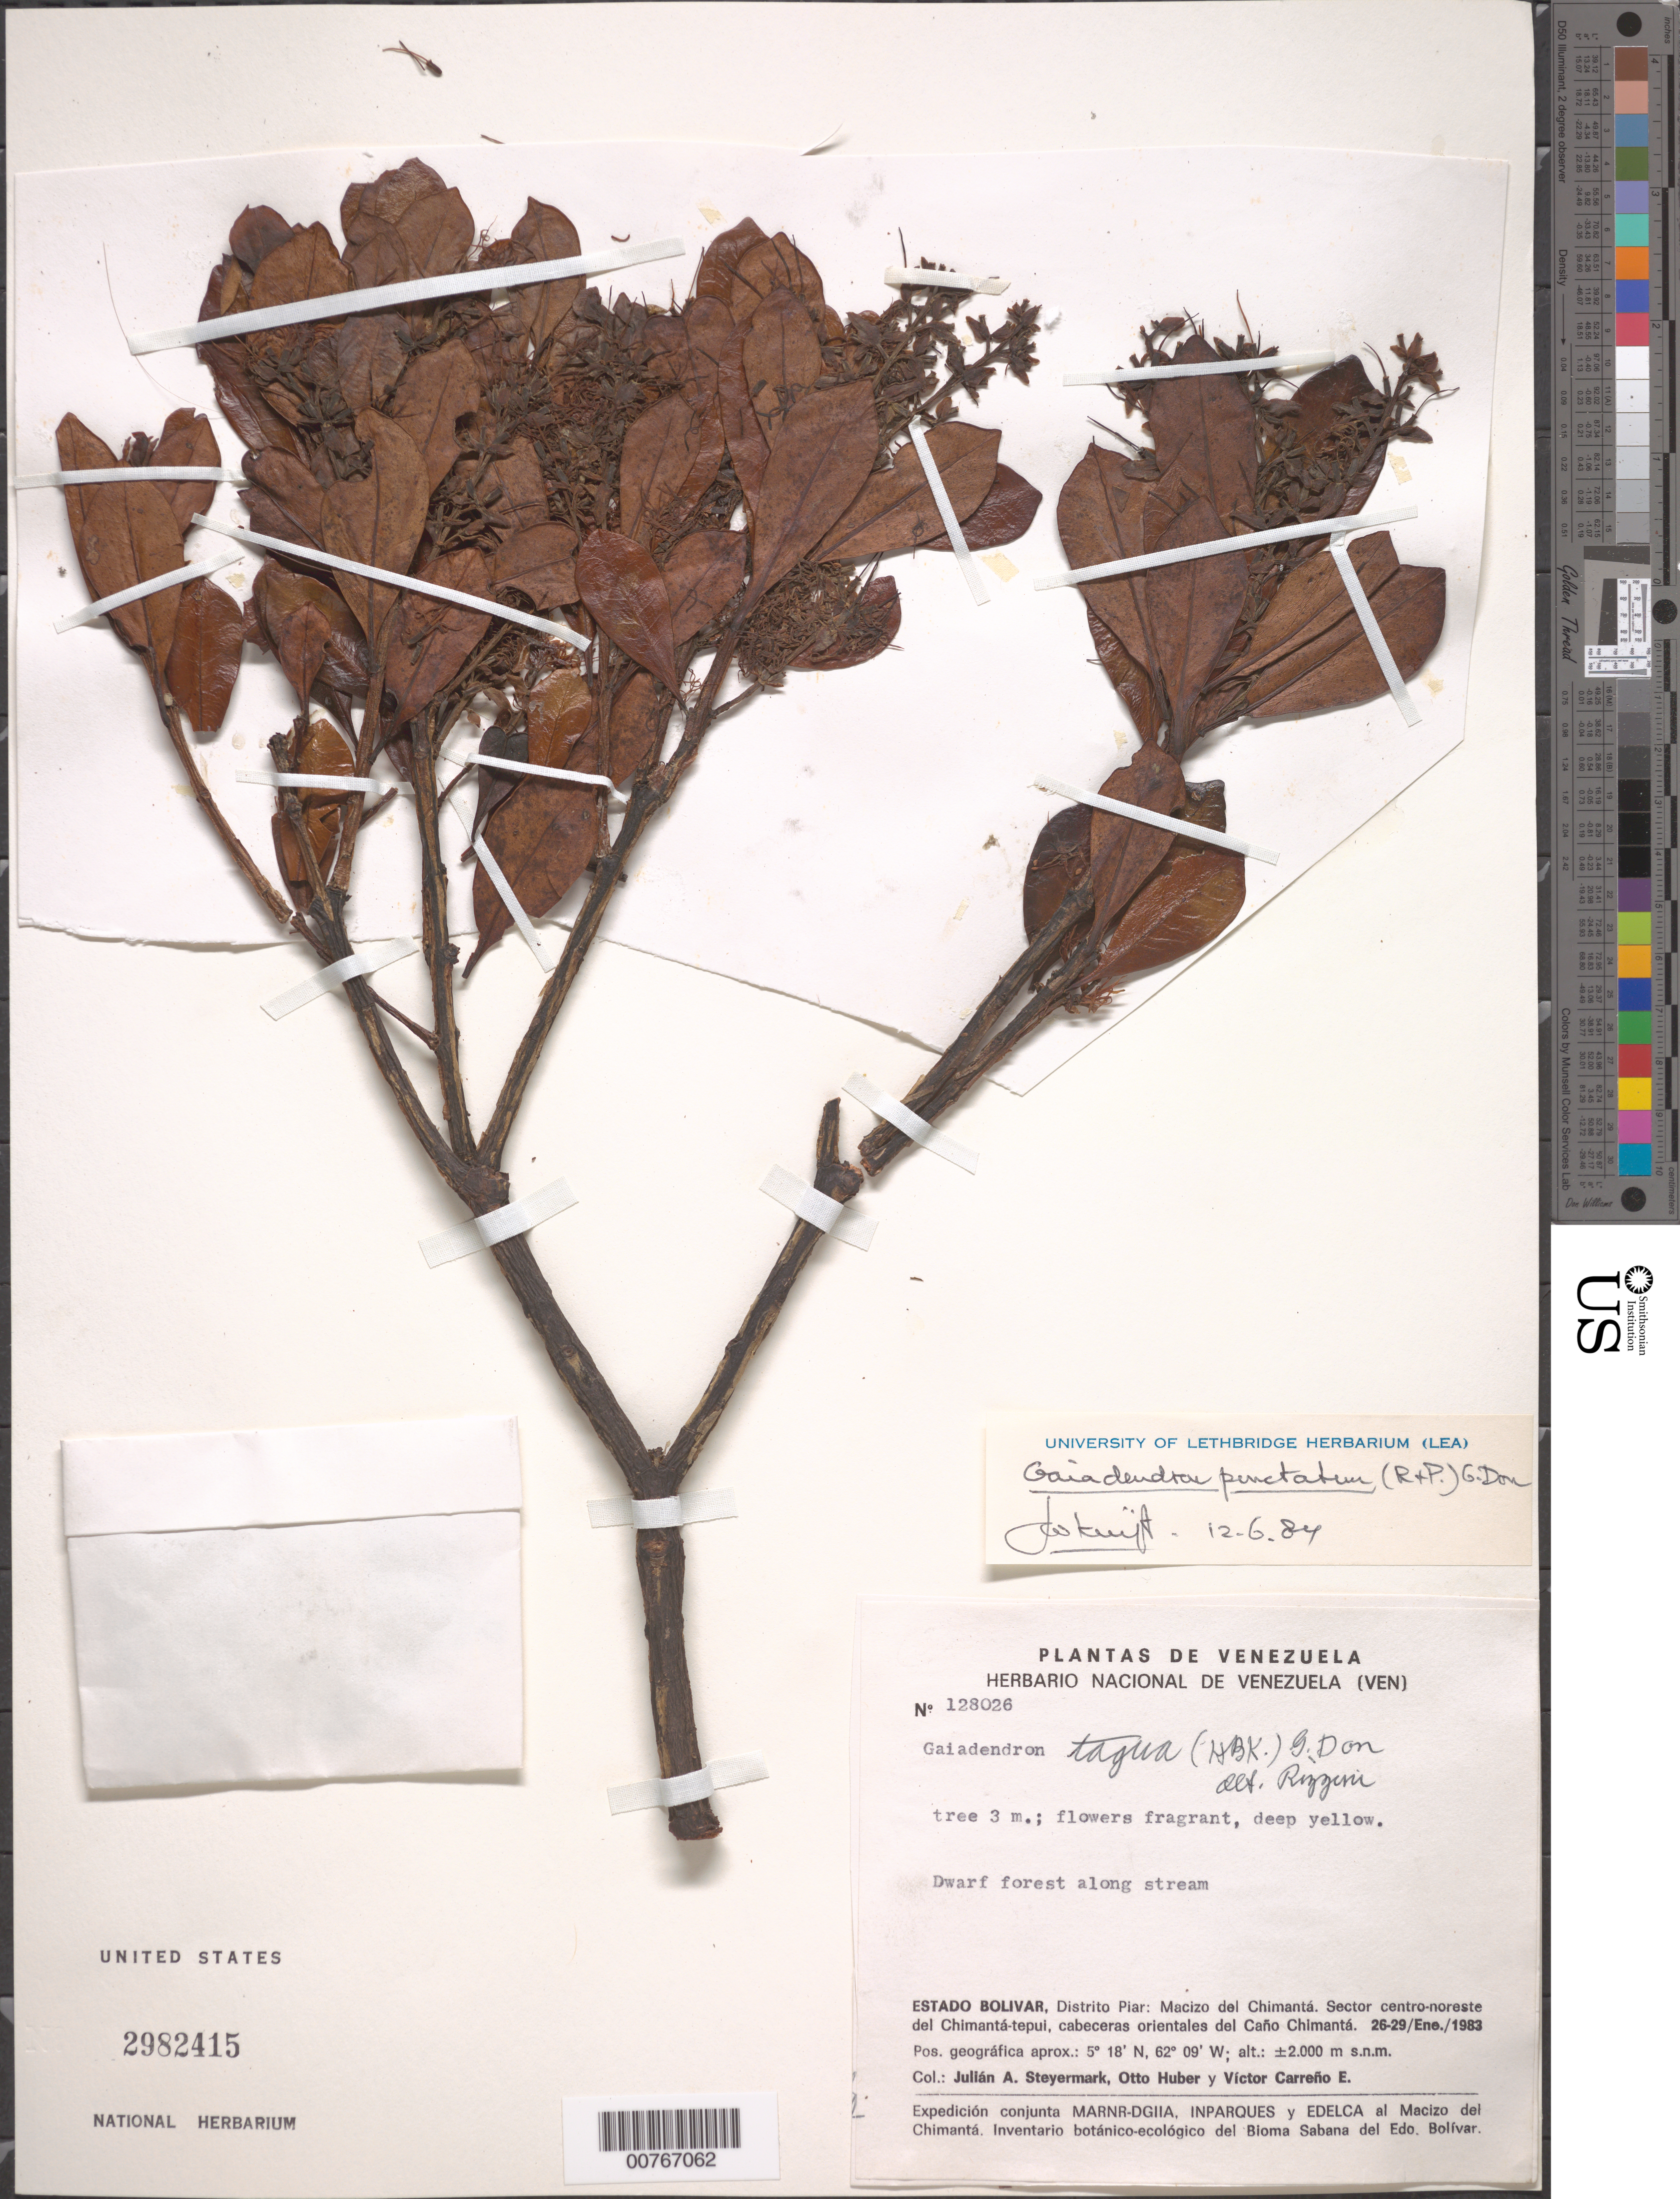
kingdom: Plantae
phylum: Tracheophyta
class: Magnoliopsida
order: Santalales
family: Loranthaceae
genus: Gaiadendron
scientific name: Gaiadendron punctatum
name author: (Ruiz & Pav.) G. Don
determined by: Kuijt, Job, (CANADA)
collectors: J. Steyermark, O. Huber & V. Carreño E.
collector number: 128026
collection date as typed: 26-Jan-83 to 29-Jan-83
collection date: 1983-01-26/1983-01-29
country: Venezuela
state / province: Bolívar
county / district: Piar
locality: Macizo del Chimantá, sector centro-noreste del Chimantá-tepuí, cabeceras orientales del Caño Chimantá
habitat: Dwarf forest along stream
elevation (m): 2000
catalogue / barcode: US 2982415